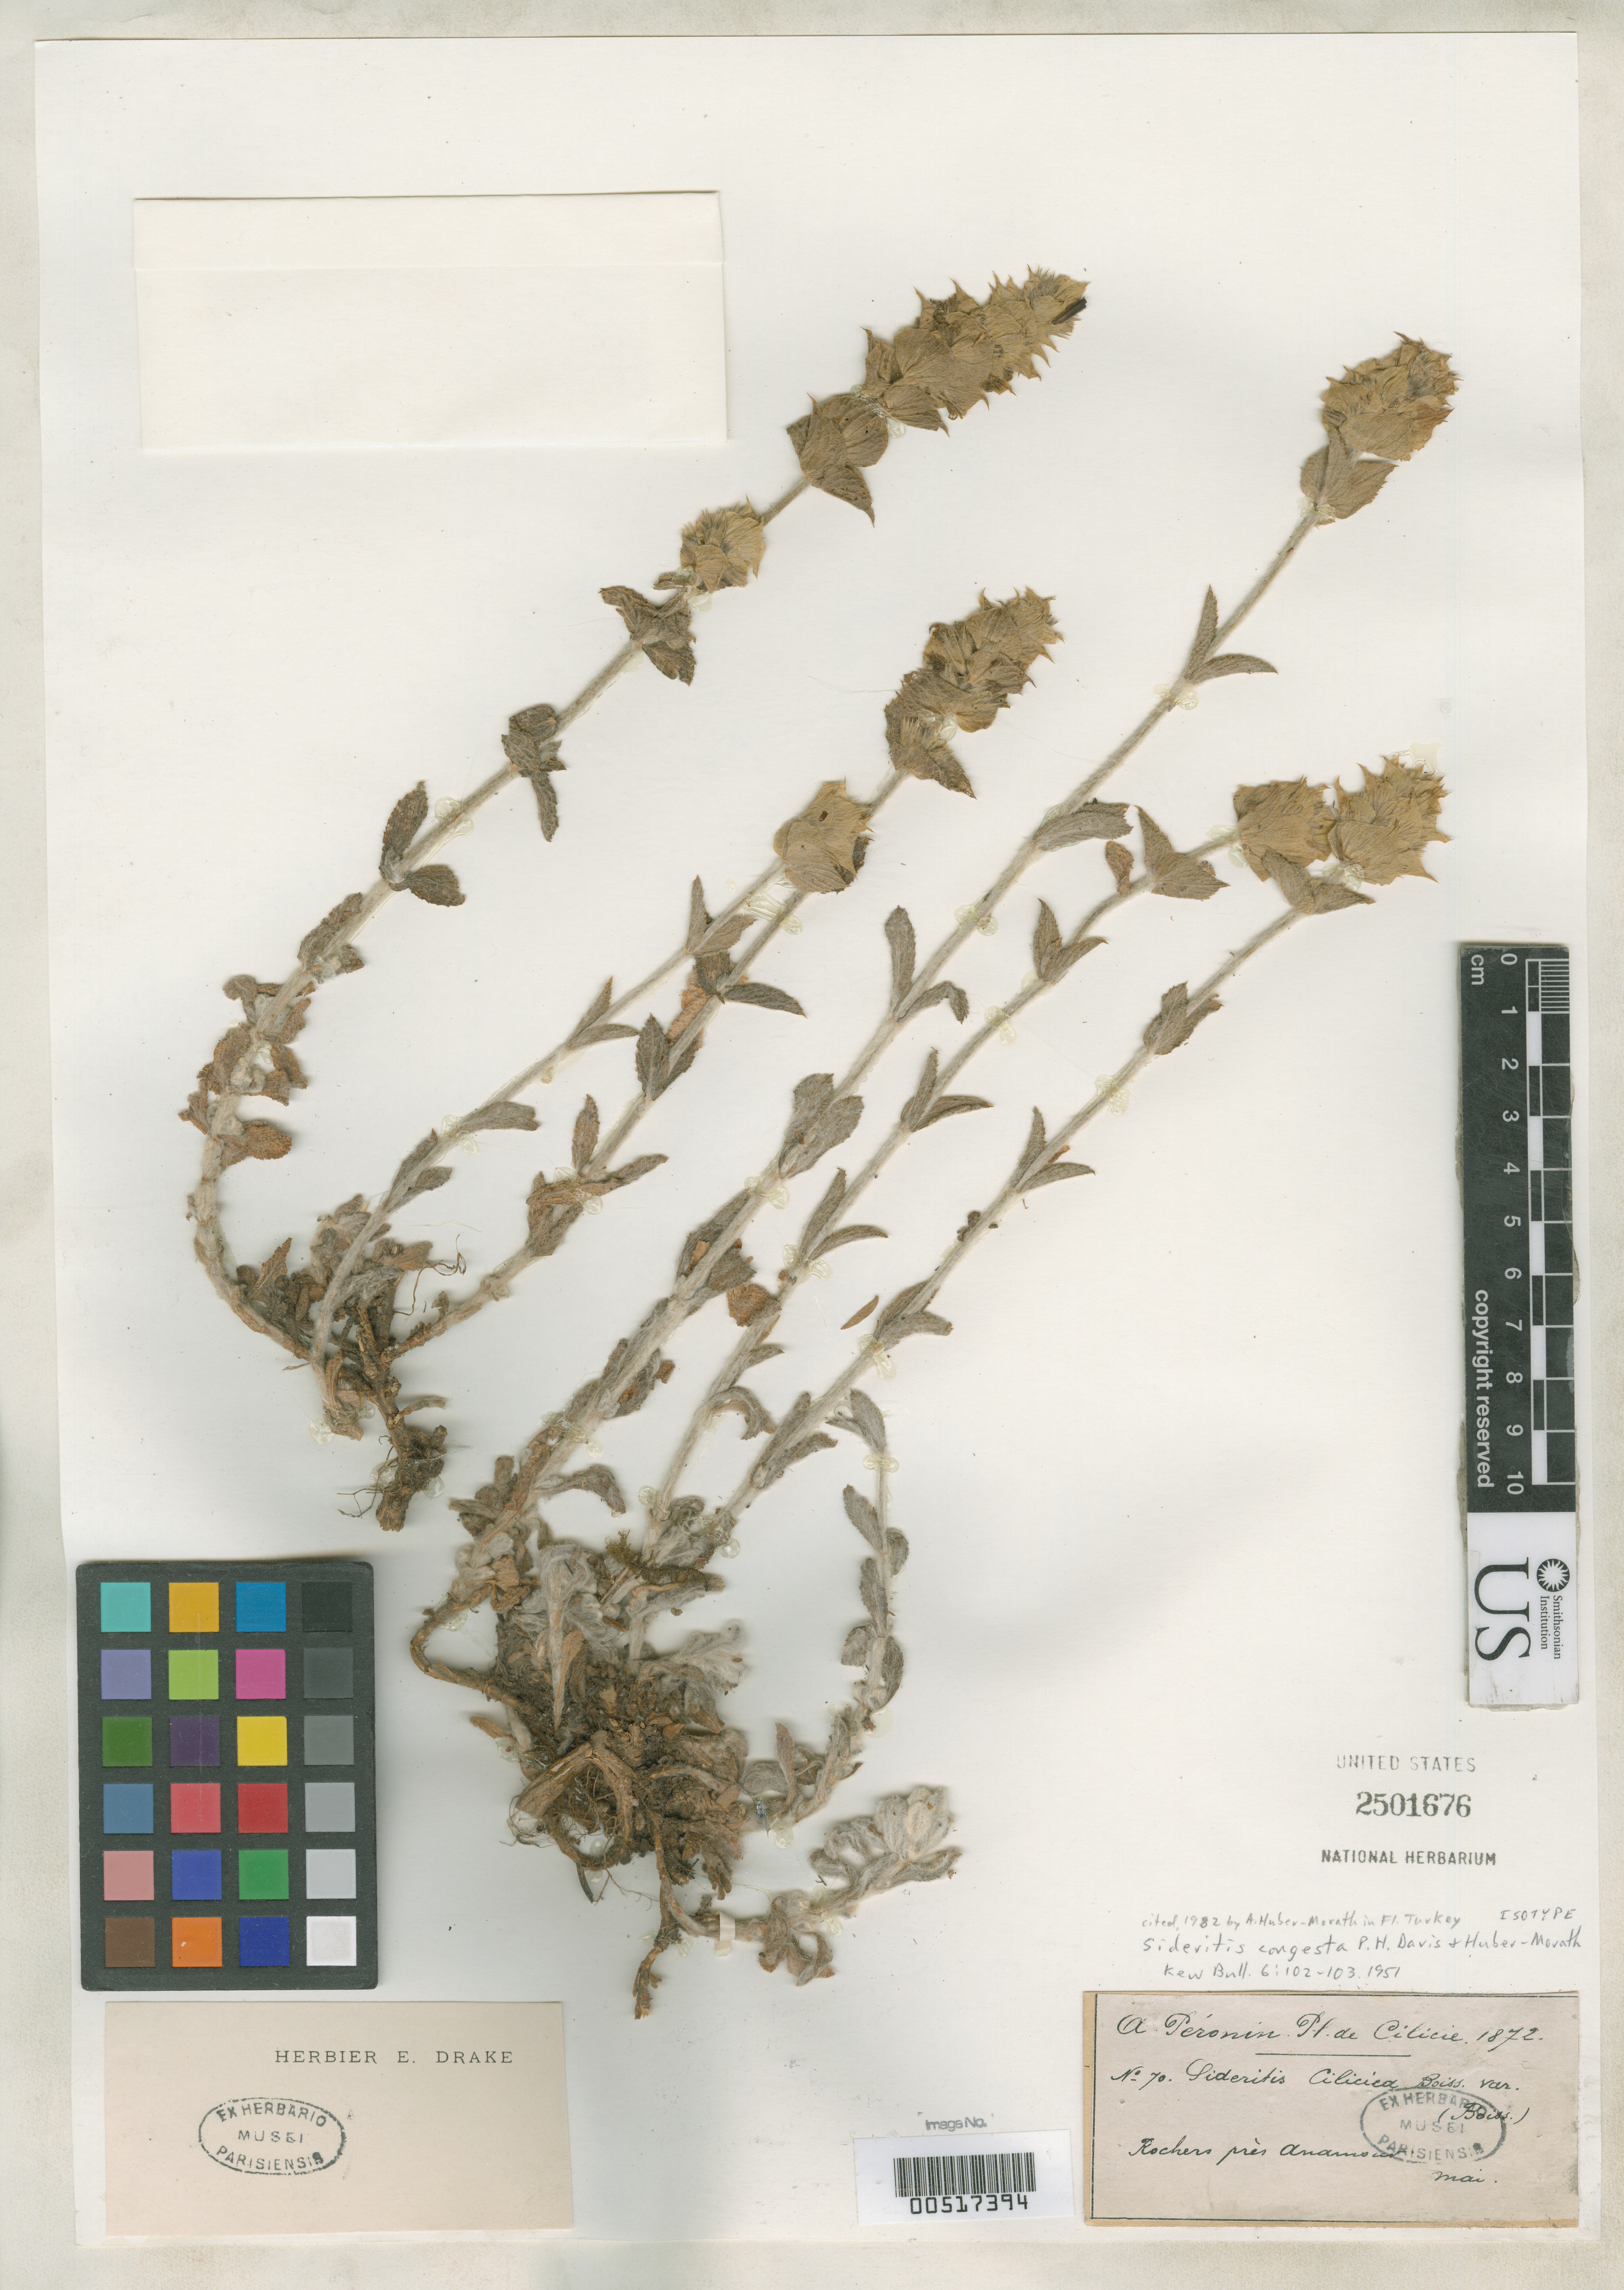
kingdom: Plantae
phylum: Tracheophyta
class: Magnoliopsida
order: Lamiales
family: Lamiaceae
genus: Sideritis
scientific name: Sideritis congesta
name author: P.H. Davis & Hub.-Mor.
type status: Isotype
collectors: A. Péronin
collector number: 70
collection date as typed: May 1872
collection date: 1872-05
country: Turkey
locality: Roches pres Anamur.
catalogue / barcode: US 2501676